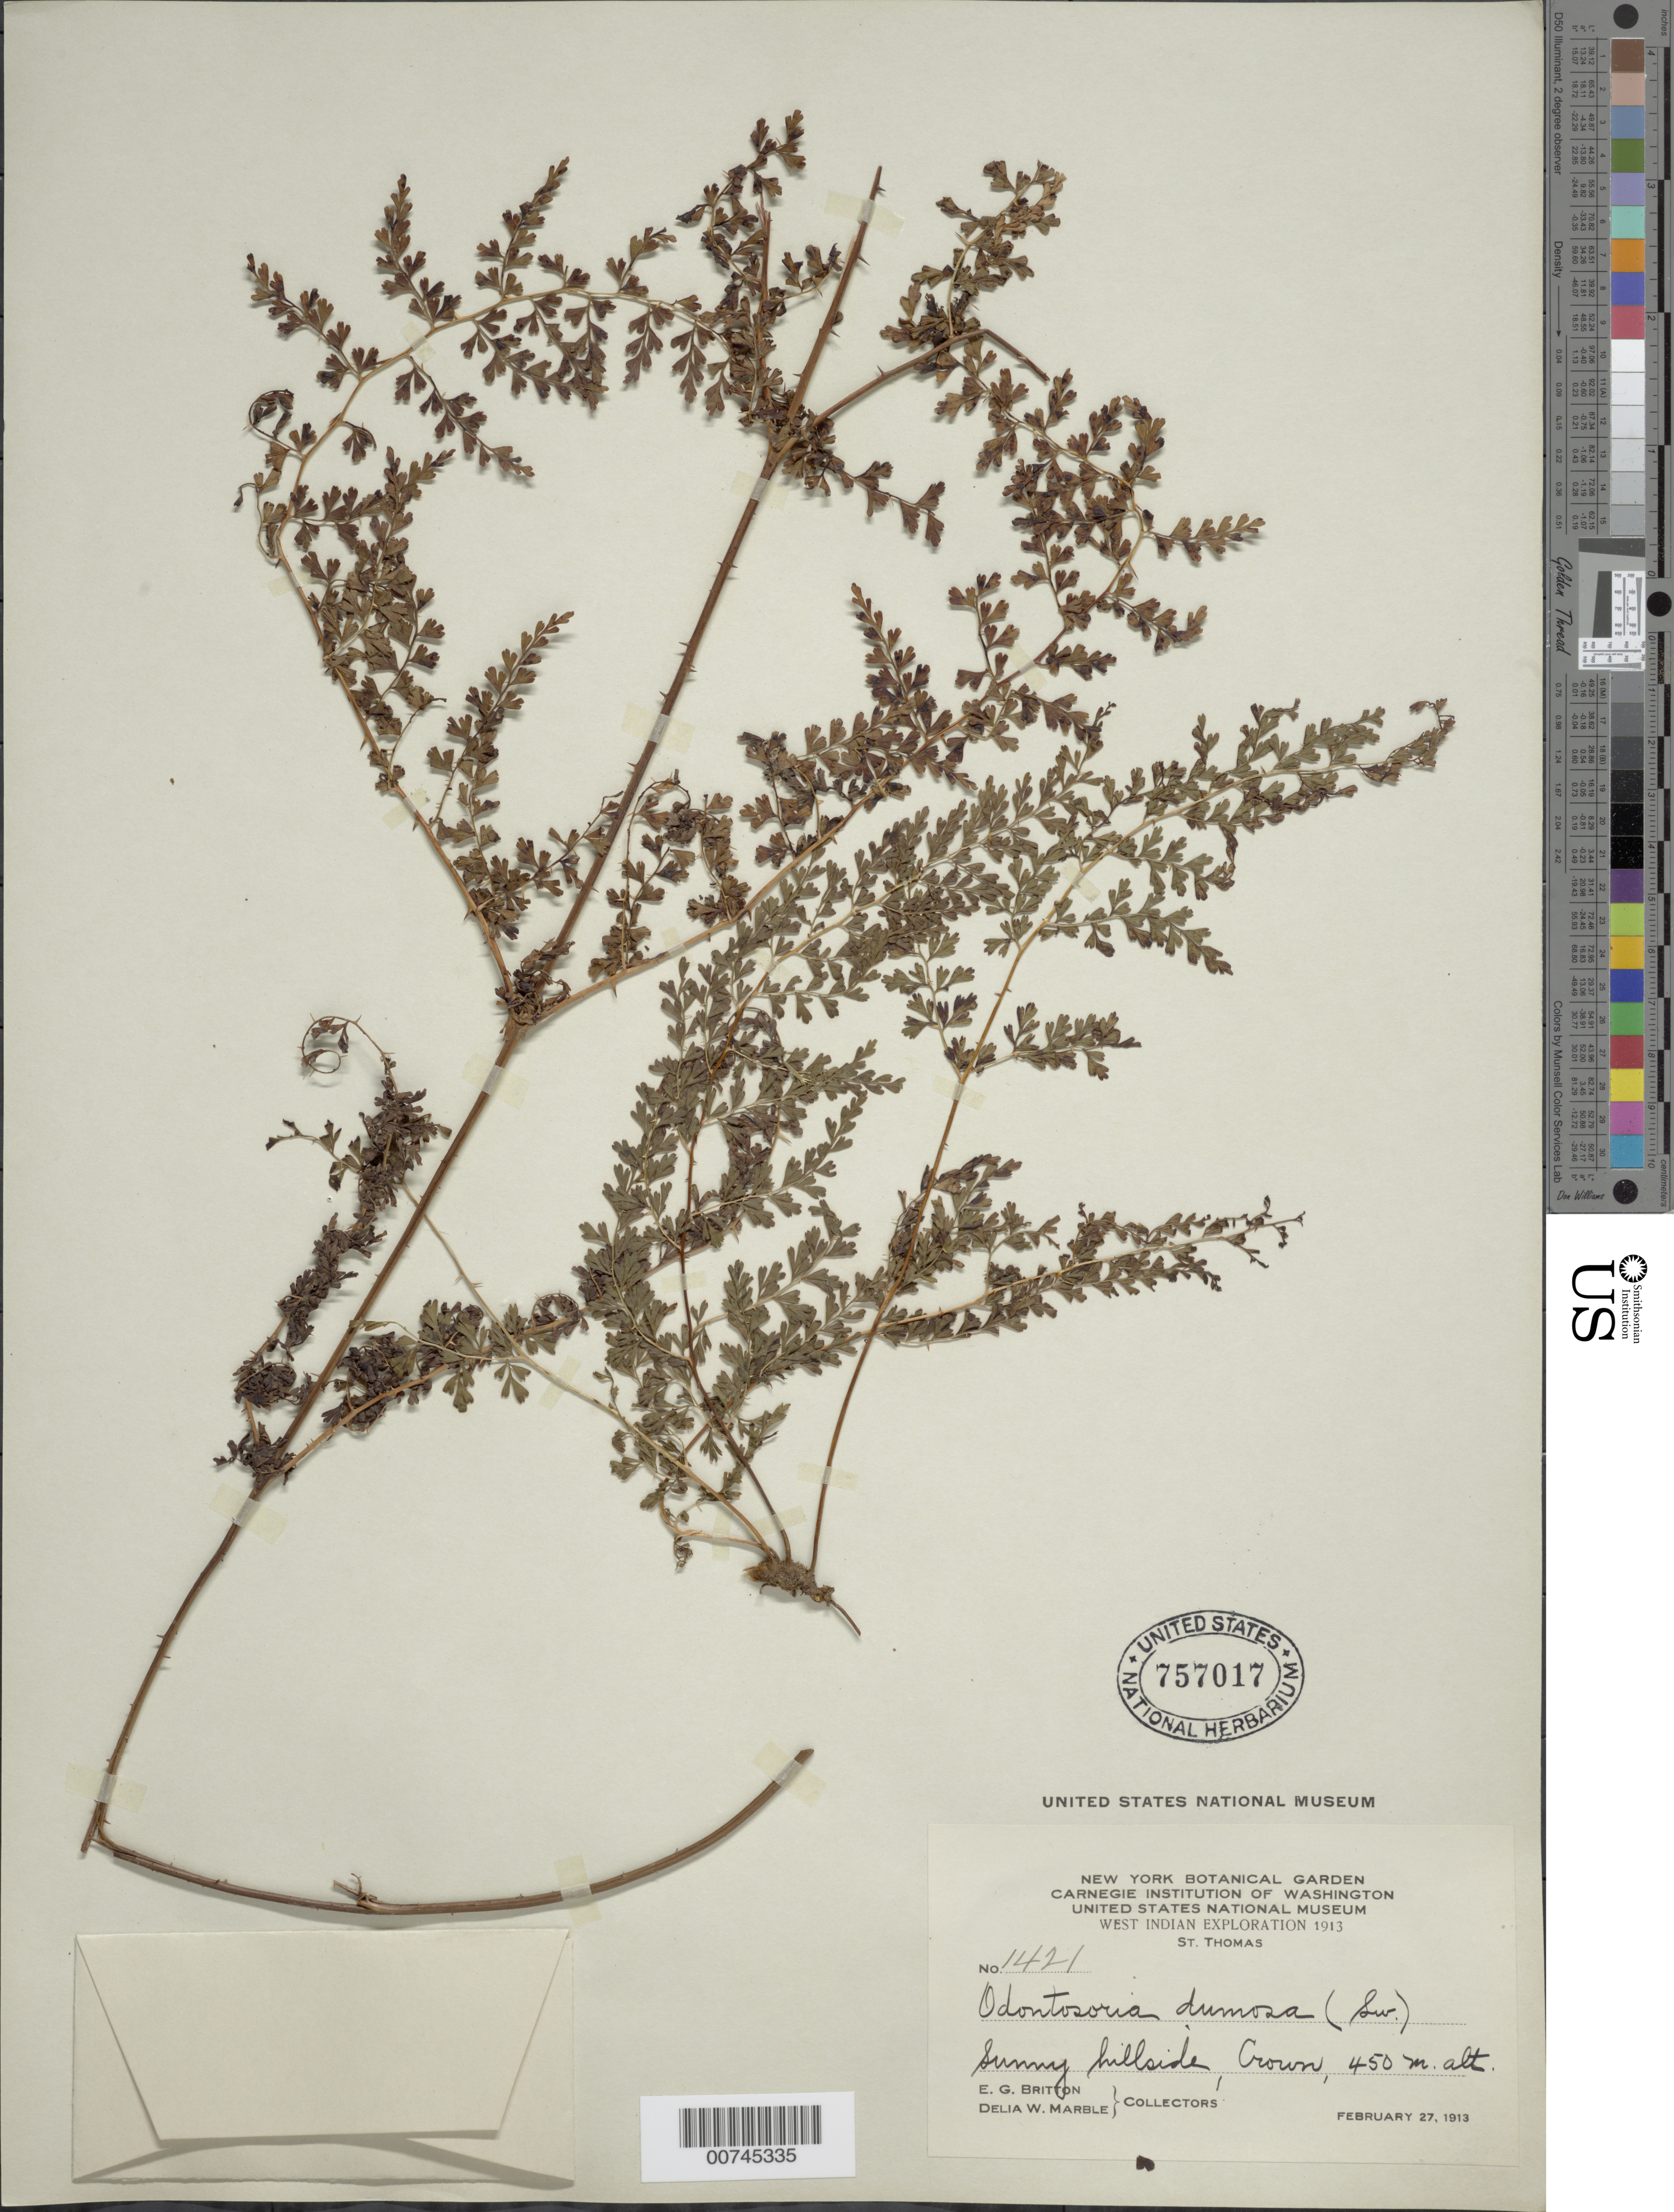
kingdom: Plantae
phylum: Tracheophyta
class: Polypodiopsida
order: Polypodiales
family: Lindsaeaceae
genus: Odontosoria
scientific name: Odontosoria aculeata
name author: (L.) J. Sm.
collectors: E. G. Britton & D. W. Marble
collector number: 1421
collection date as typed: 27 Feb 1913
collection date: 1913-02-27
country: U.S. Virgin Islands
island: St. Thomas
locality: Crown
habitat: Sunny hillside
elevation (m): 450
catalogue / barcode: US 757017